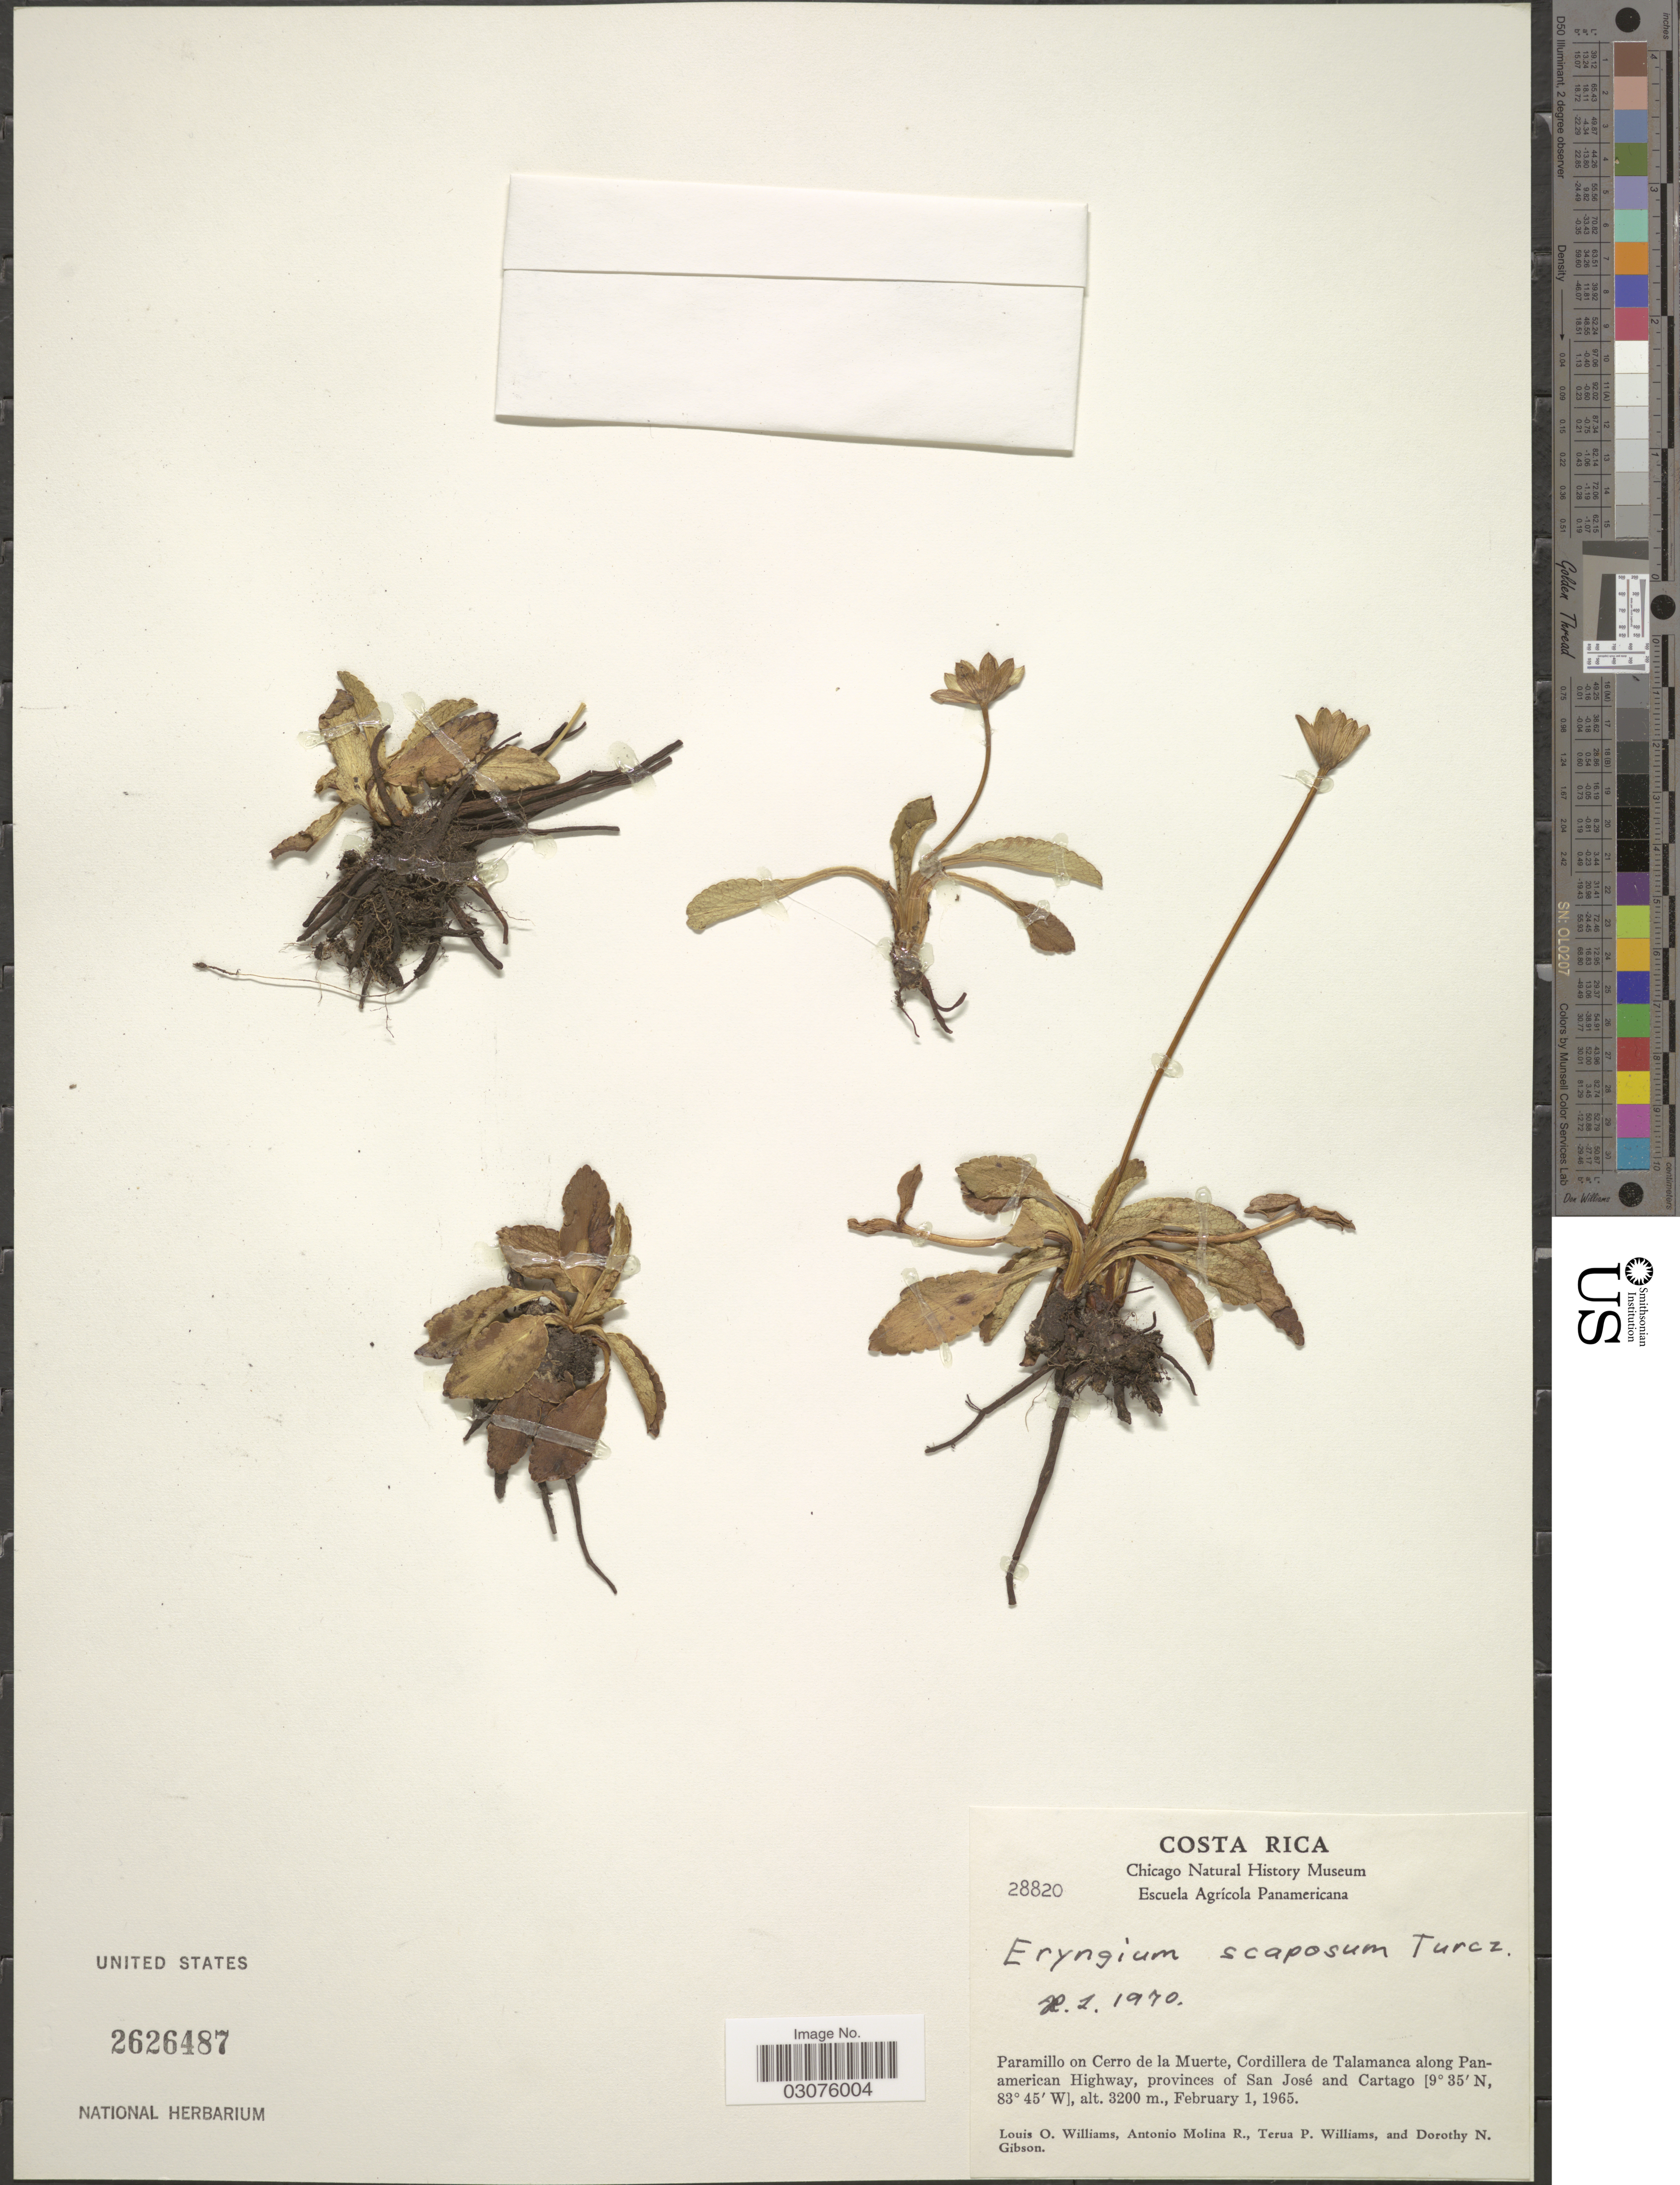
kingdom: Plantae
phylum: Tracheophyta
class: Magnoliopsida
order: Apiales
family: Apiaceae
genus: Eryngium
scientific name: Eryngium scaposum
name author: Turcz.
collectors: L. O. Williams, A. Molina R., T. Williams & D. N. Gibson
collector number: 28820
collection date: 1965-02-01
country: Costa Rica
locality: Paramillo on Cerro de la Muerte, Cordillera de Talamanca along Panamerican Highway, provinces of San José and Cartago.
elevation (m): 3200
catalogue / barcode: US 2626487